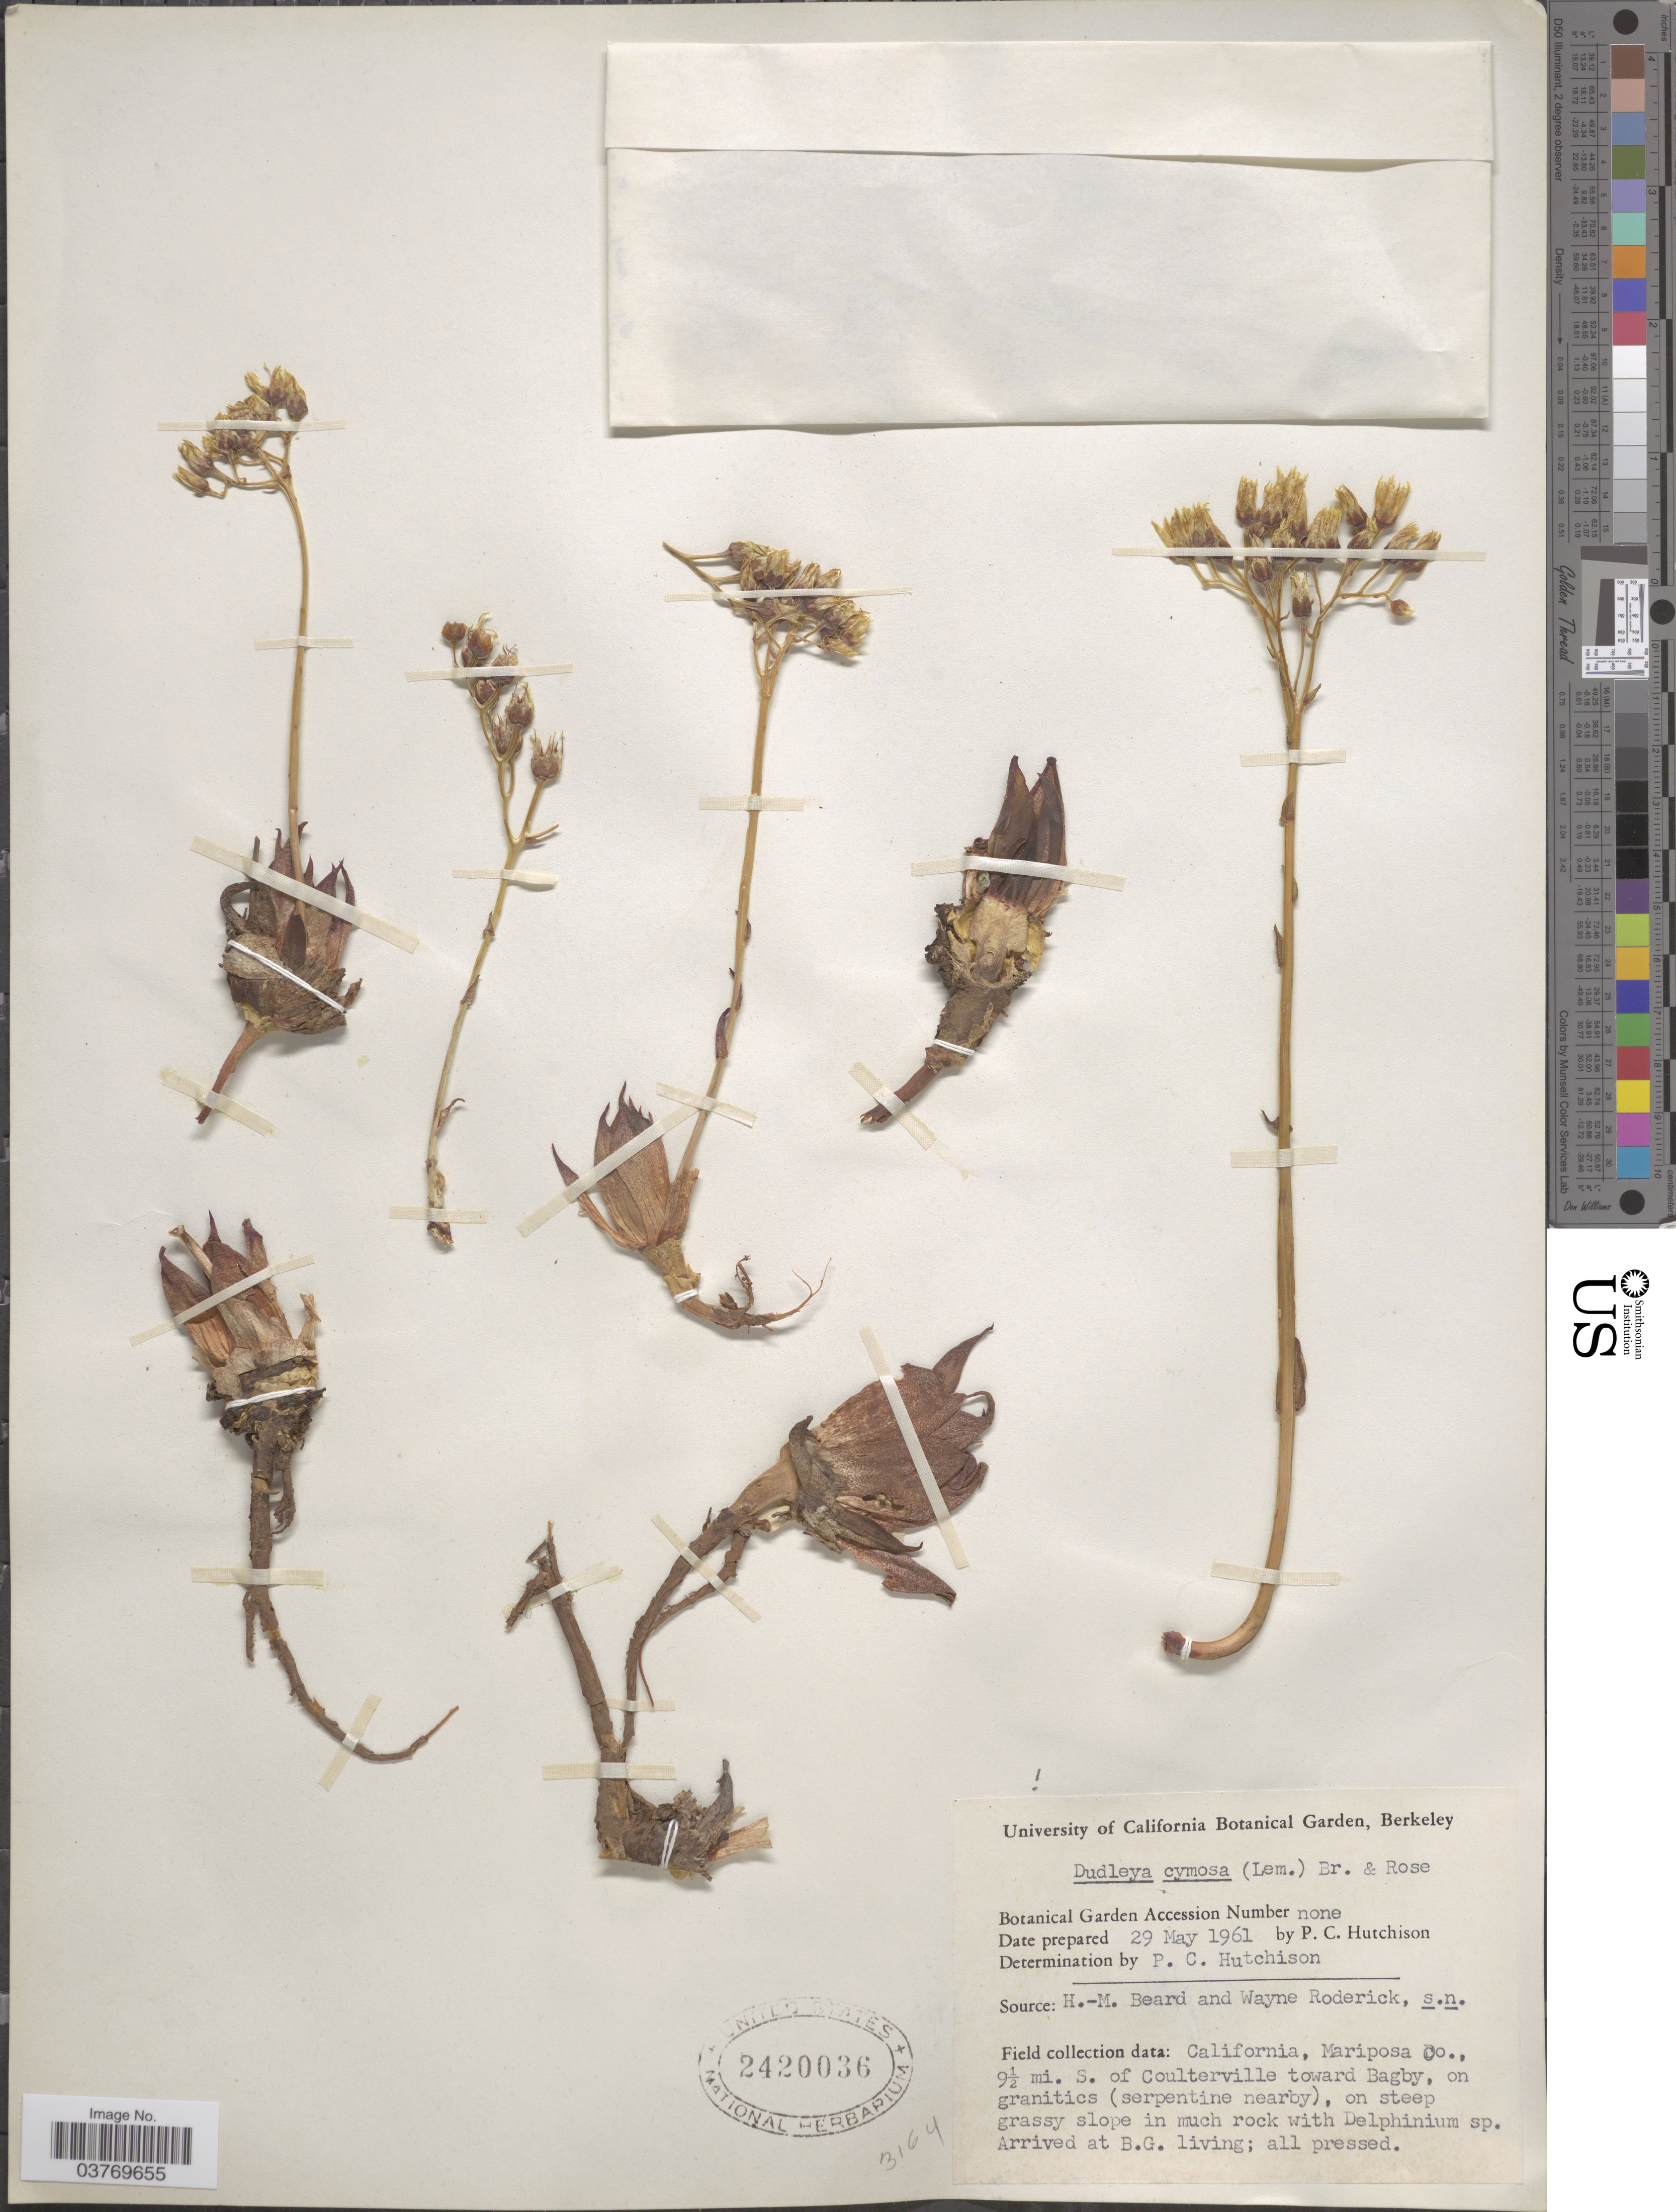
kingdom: Plantae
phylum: Tracheophyta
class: Magnoliopsida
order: Saxifragales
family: Crassulaceae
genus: Dudleya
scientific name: Dudleya cymosa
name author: (Lem.) Britton & Rose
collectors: P. C. Hutchison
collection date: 1961-05-29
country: United States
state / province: California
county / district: Alameda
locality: University of California Botanical Garden, Berkeley.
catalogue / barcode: US 2420036